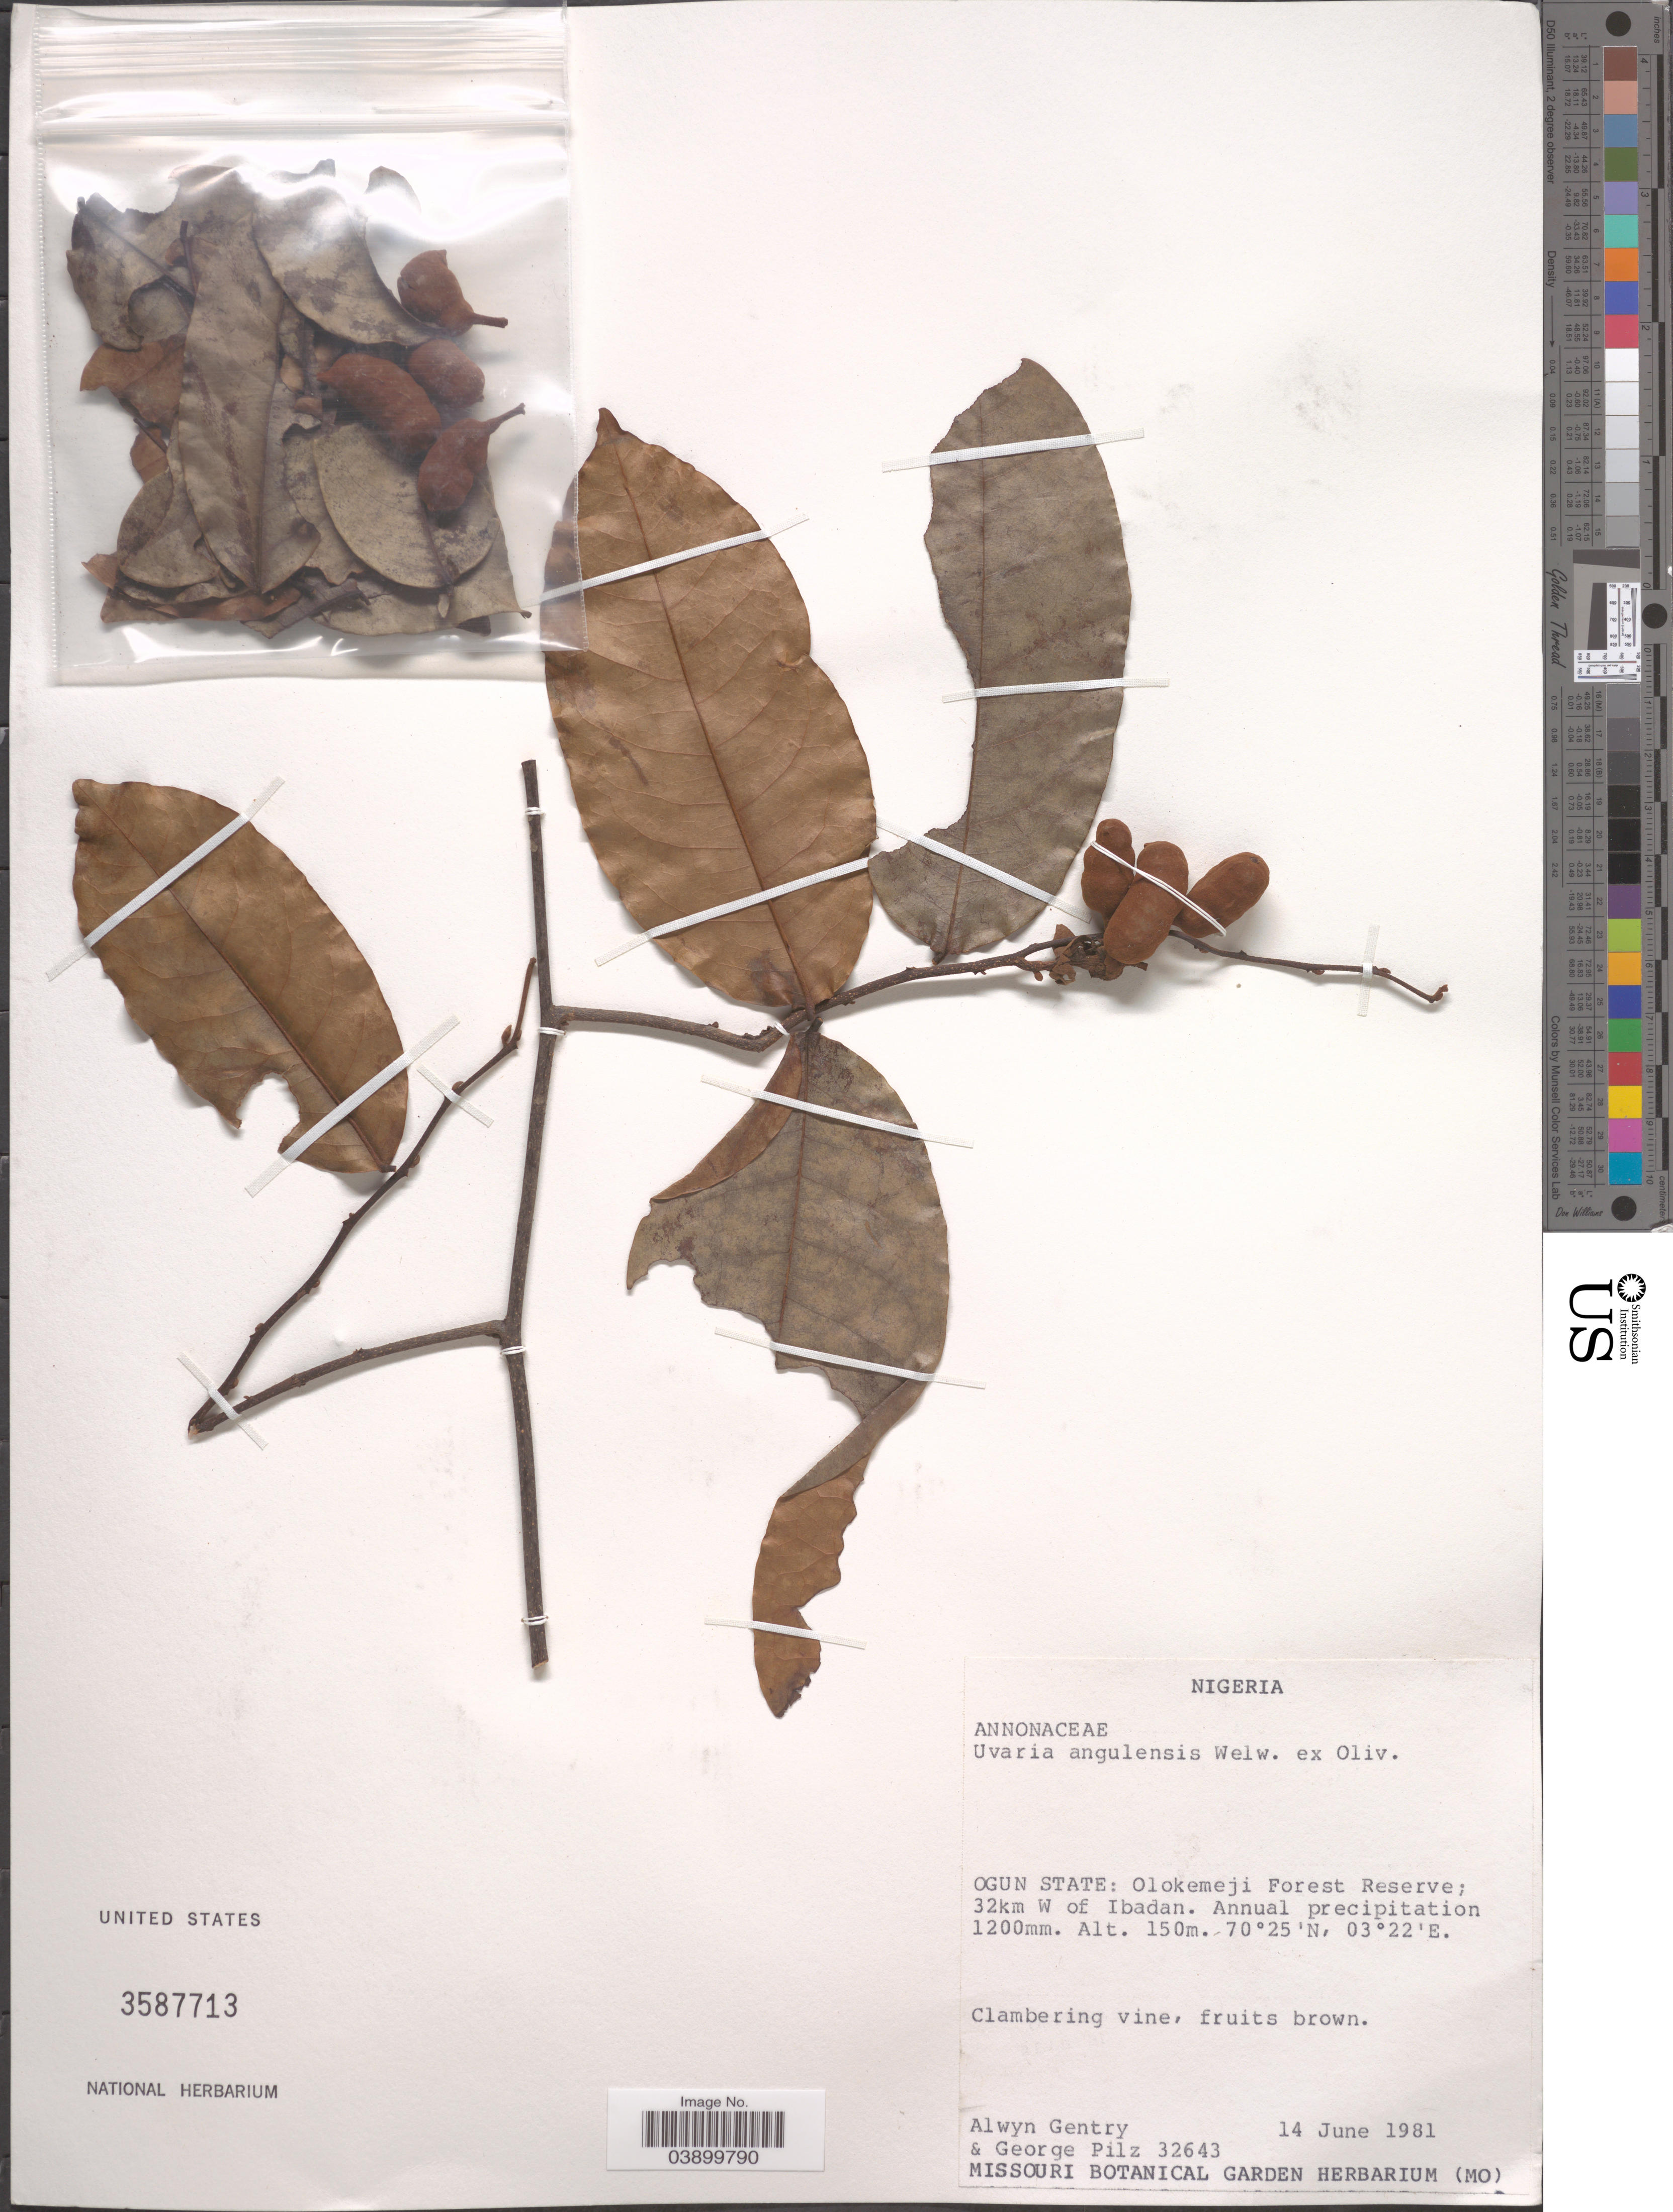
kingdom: Plantae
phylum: Tracheophyta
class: Magnoliopsida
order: Magnoliales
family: Annonaceae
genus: Uvaria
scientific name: Uvaria angolensis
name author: Welw. ex Oliv.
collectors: A. H. Gentry & G. E. Pilz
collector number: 32643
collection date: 1981-06-14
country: Nigeria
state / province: Ogun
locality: Olokemeji Forest Reserve; 32km W of Ibadan.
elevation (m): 150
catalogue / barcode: US 3587713